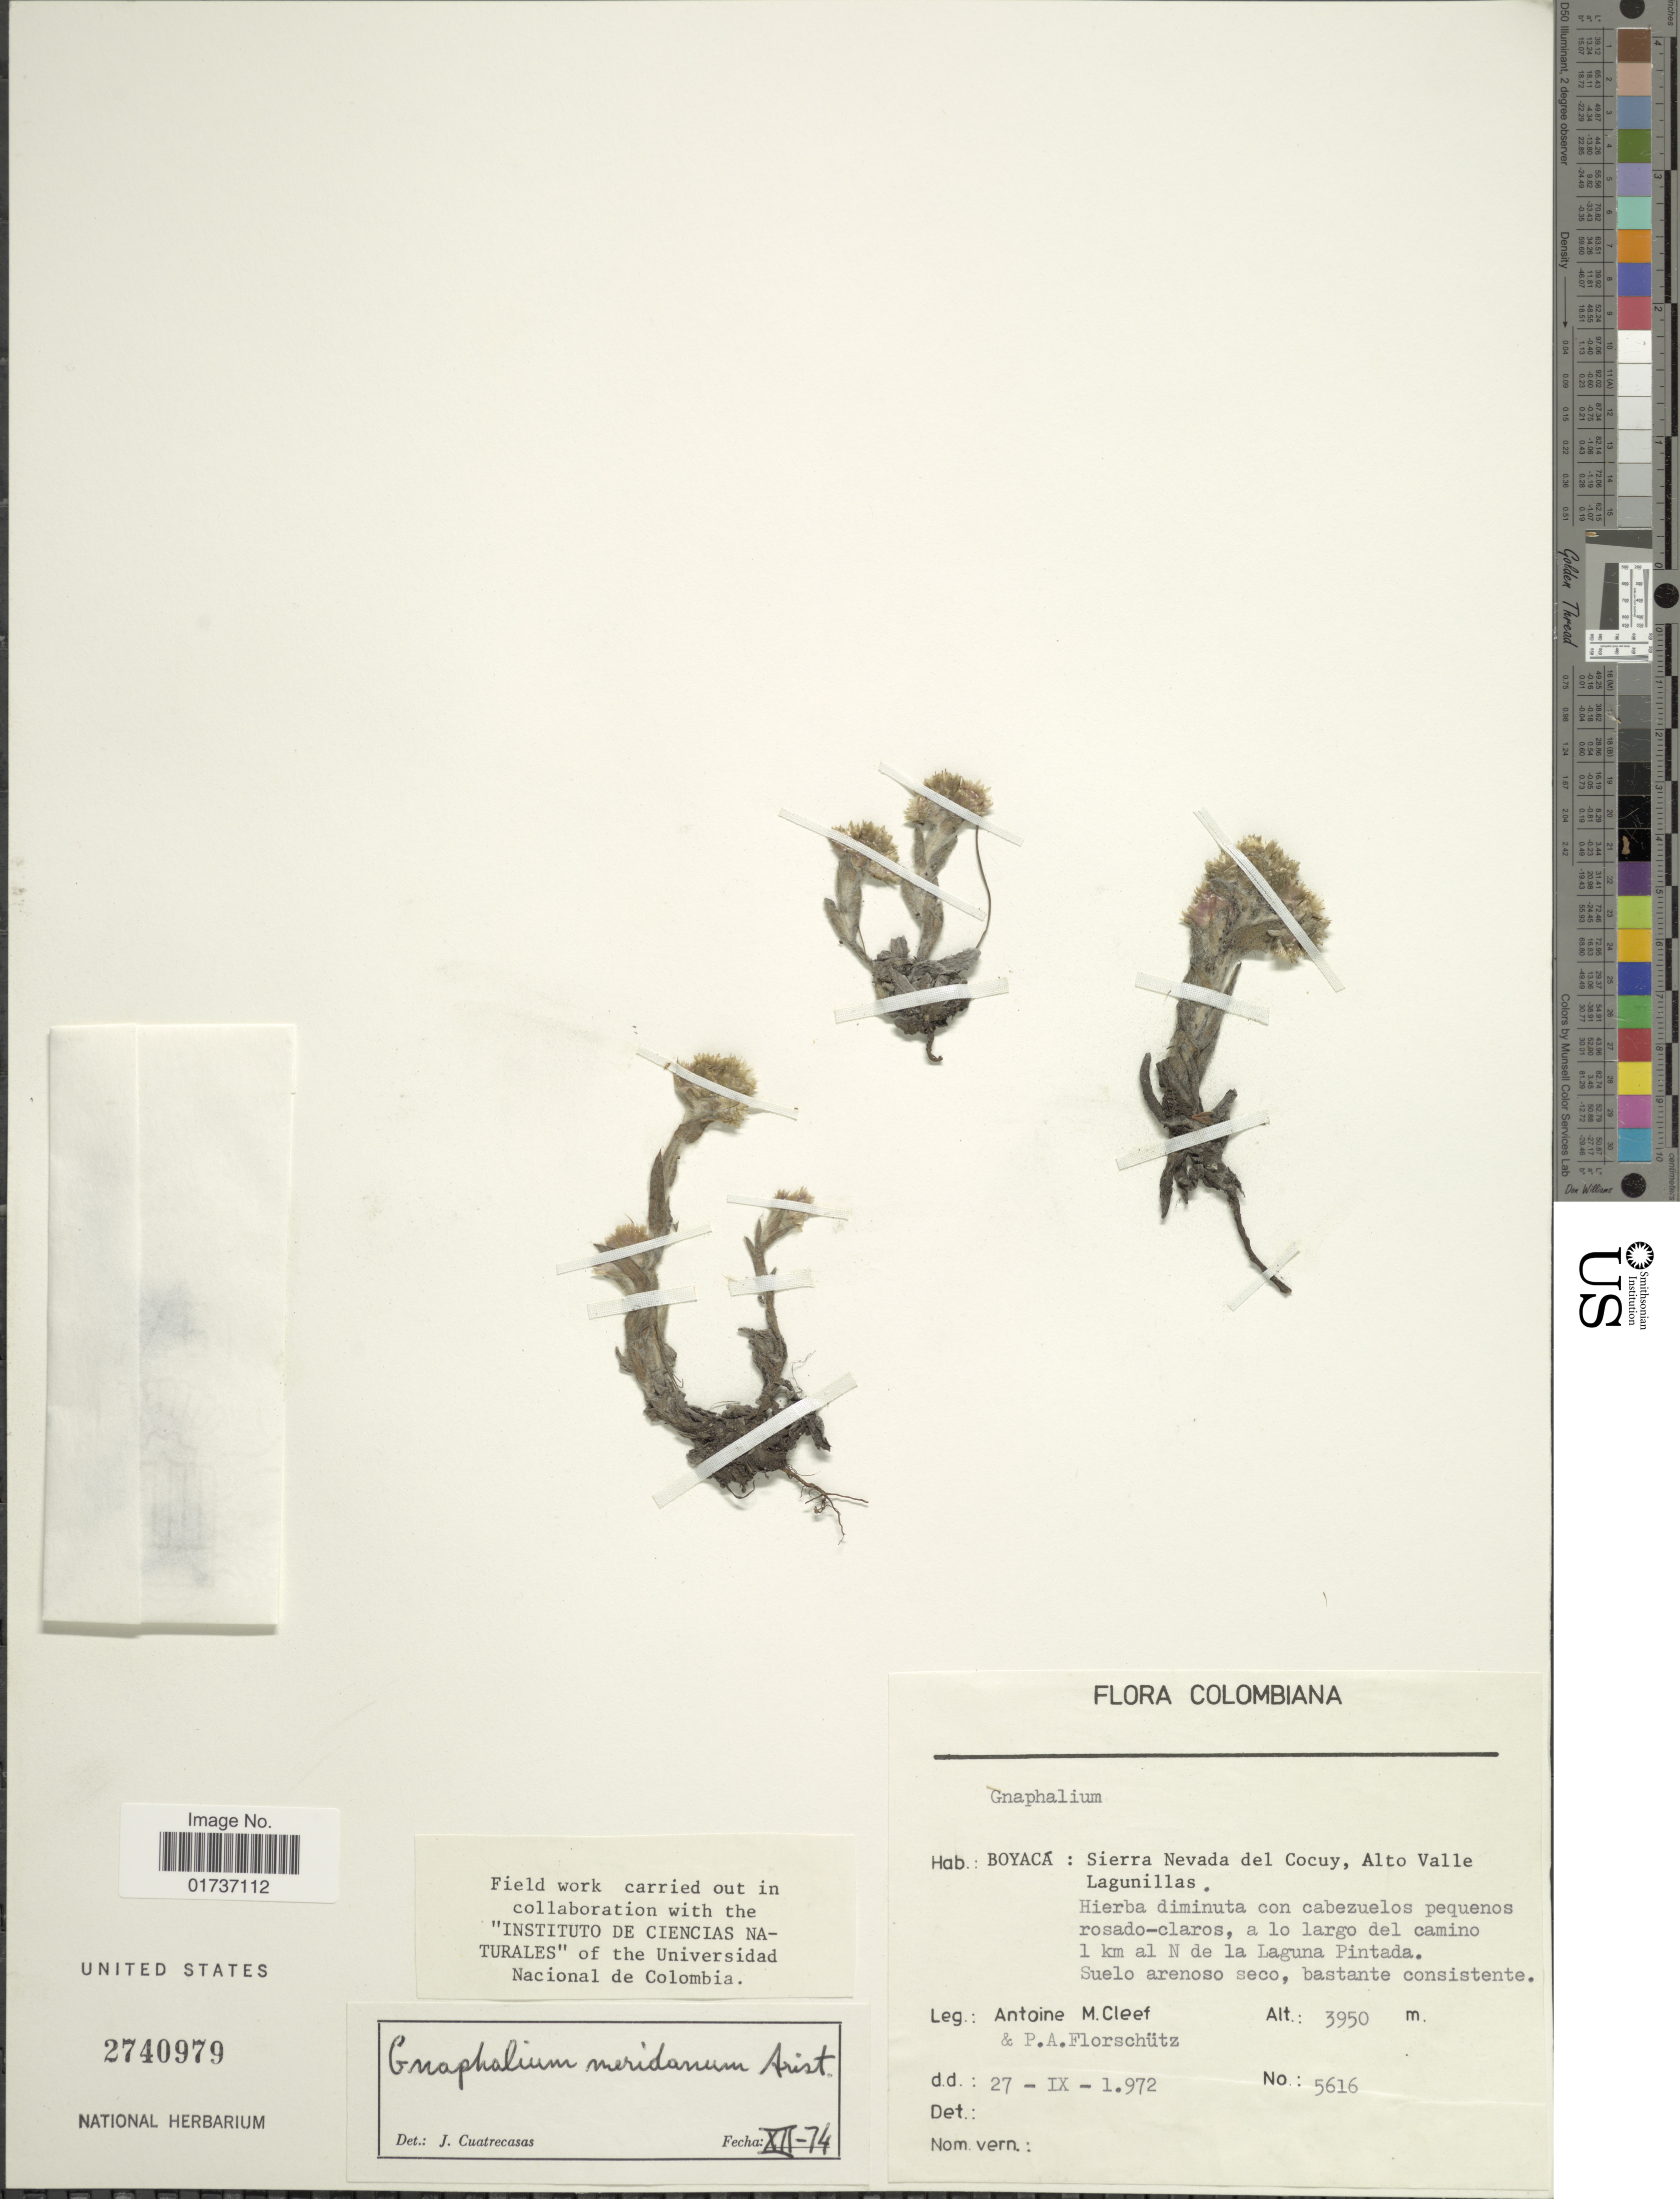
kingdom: Plantae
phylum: Tracheophyta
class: Magnoliopsida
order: Asterales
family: Asteraceae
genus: Gnaphalium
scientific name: Gnaphalium meridanum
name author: Aristeg.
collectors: A. M. Cleef & P. Florschütz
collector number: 5616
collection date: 1972-09-27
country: Colombia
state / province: Boyacá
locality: Sierra Nevada del Cocuy, Alto Valle Lagunillas, a lo largo del camino 1 km al N de la Laguna Pintada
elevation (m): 3950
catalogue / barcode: US 2740979